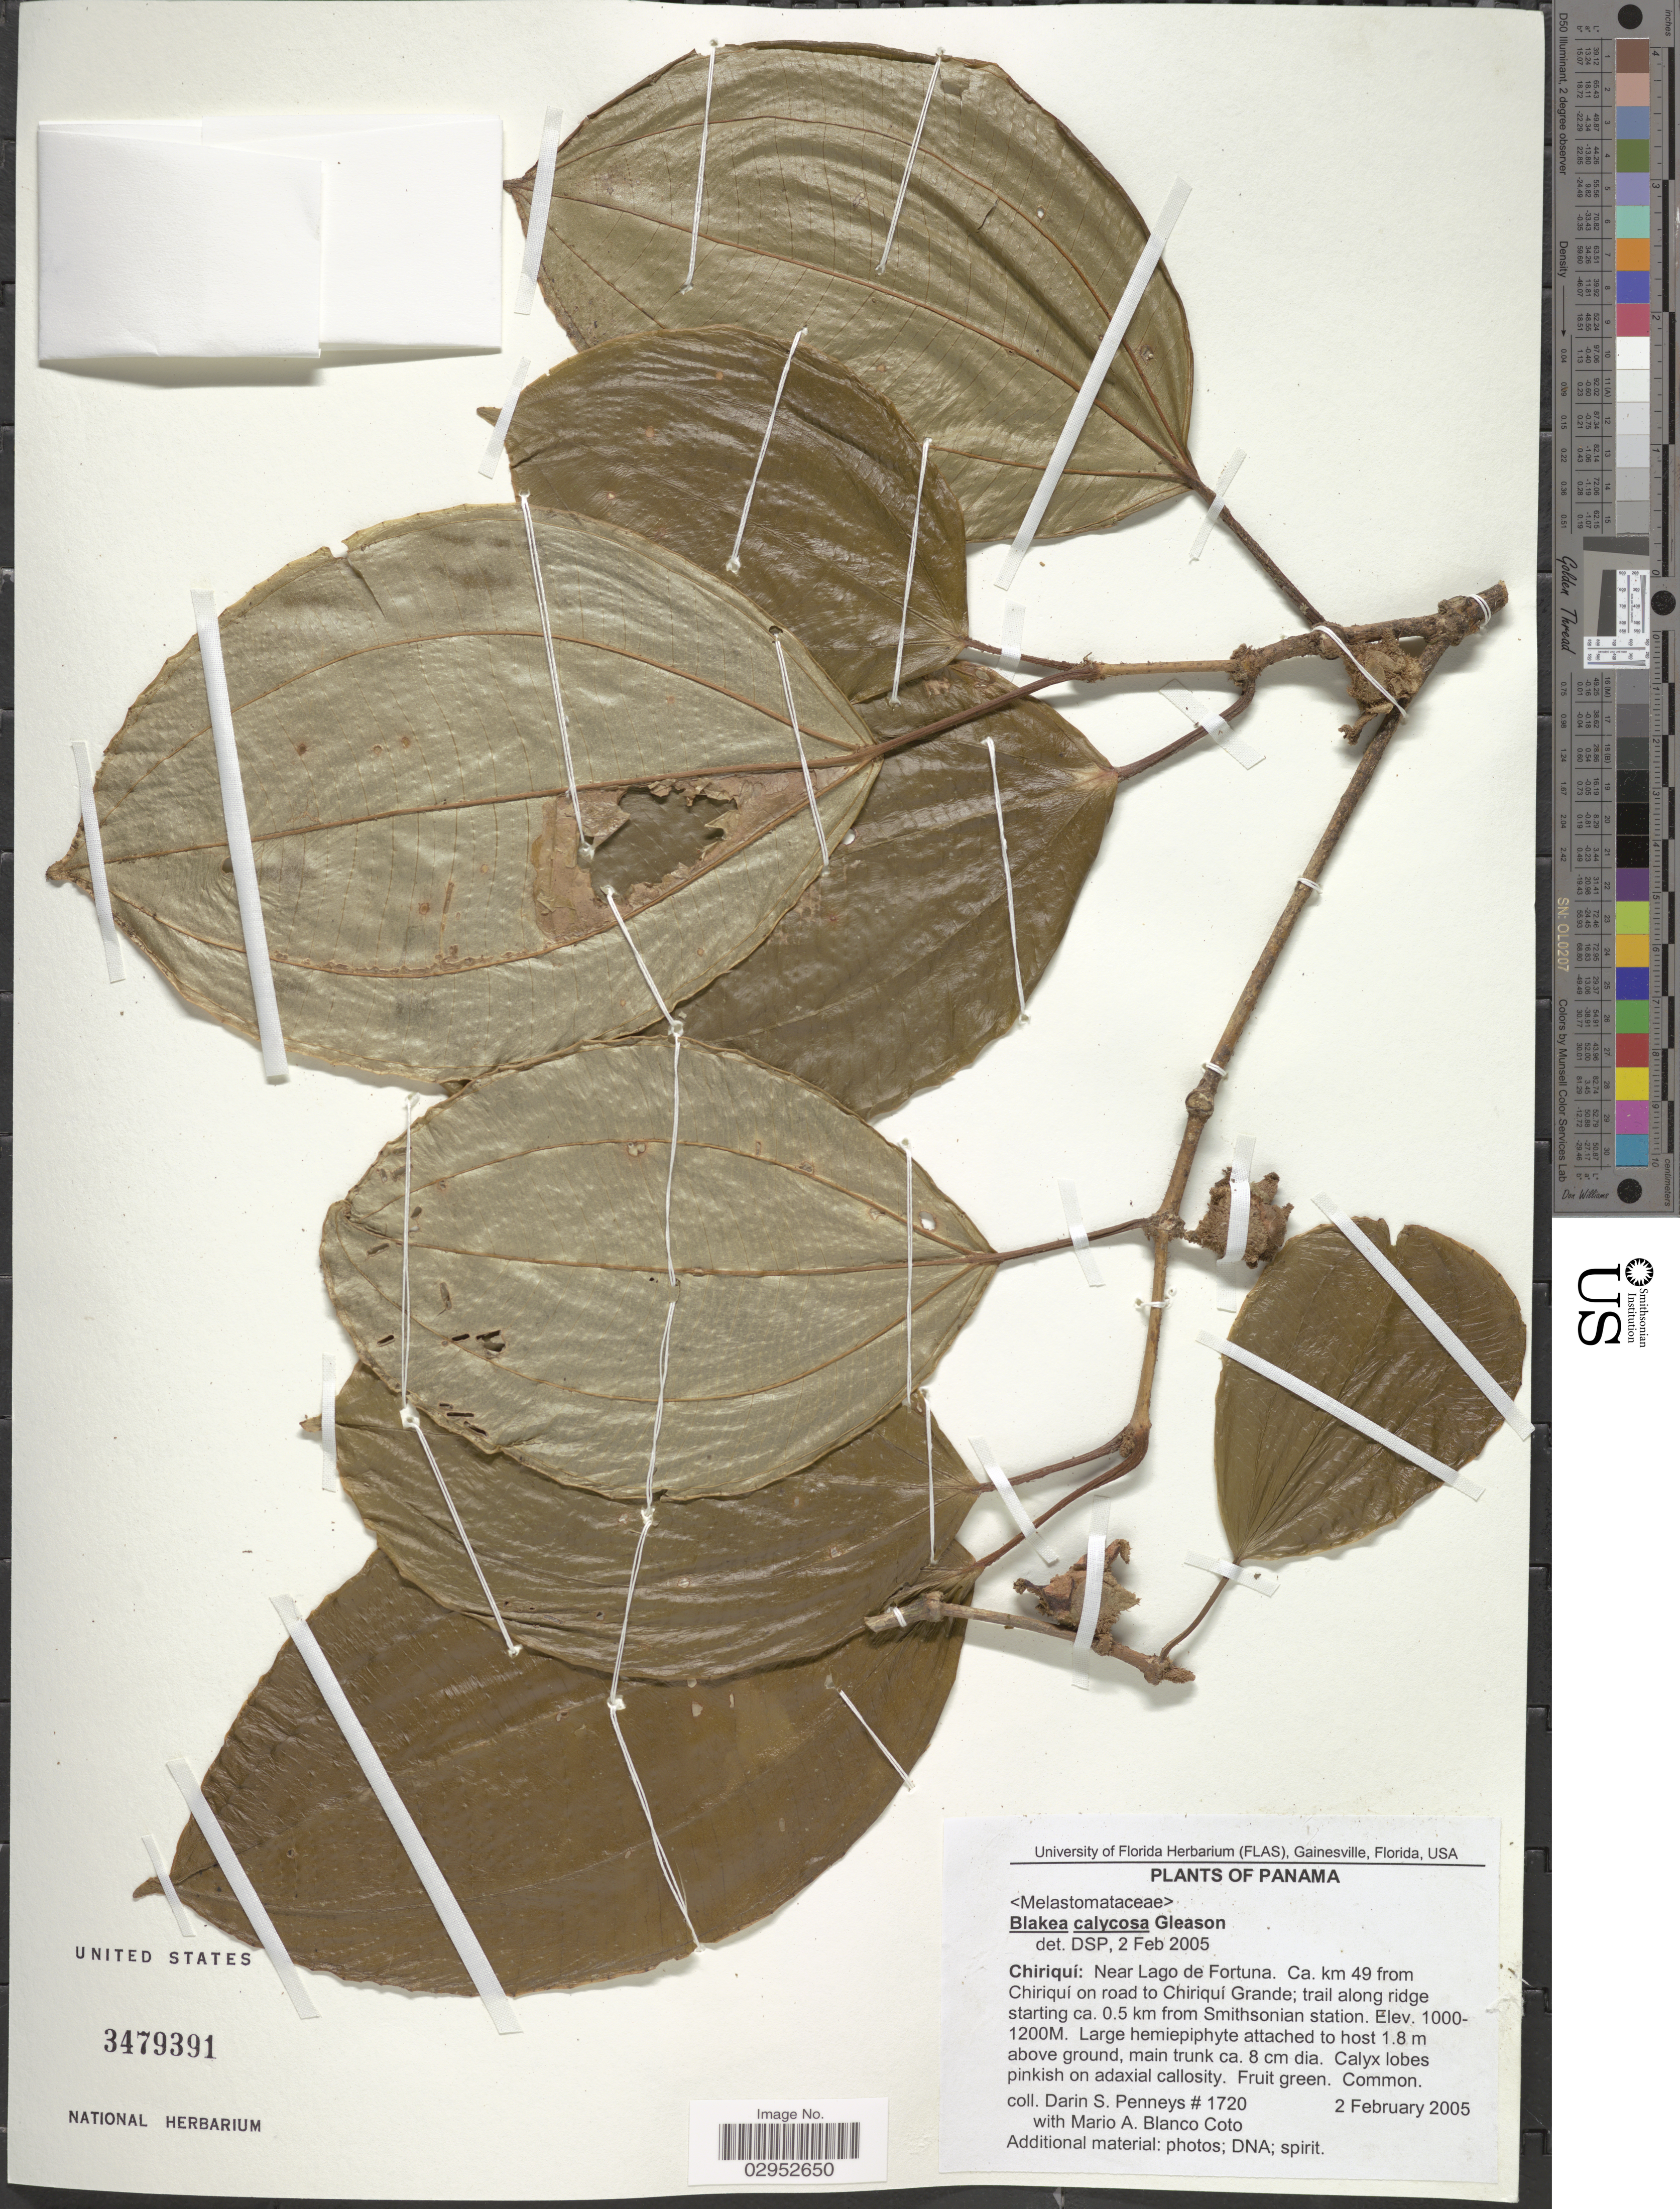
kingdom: Plantae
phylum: Tracheophyta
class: Magnoliopsida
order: Myrtales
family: Melastomataceae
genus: Blakea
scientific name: Blakea calycosa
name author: Gleason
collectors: D. S. Penneys & M. Blanco Coto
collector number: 1720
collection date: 2005-02-02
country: Panama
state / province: Chiriqui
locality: Chiriquí: Near Lago de Fortuna. Ca. km 49 from Chiriquí on road to Chiriquí Grande; trail along ridge starting ca. 0.5 km from Smithsonian station.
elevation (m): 1000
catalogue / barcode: US 3479391